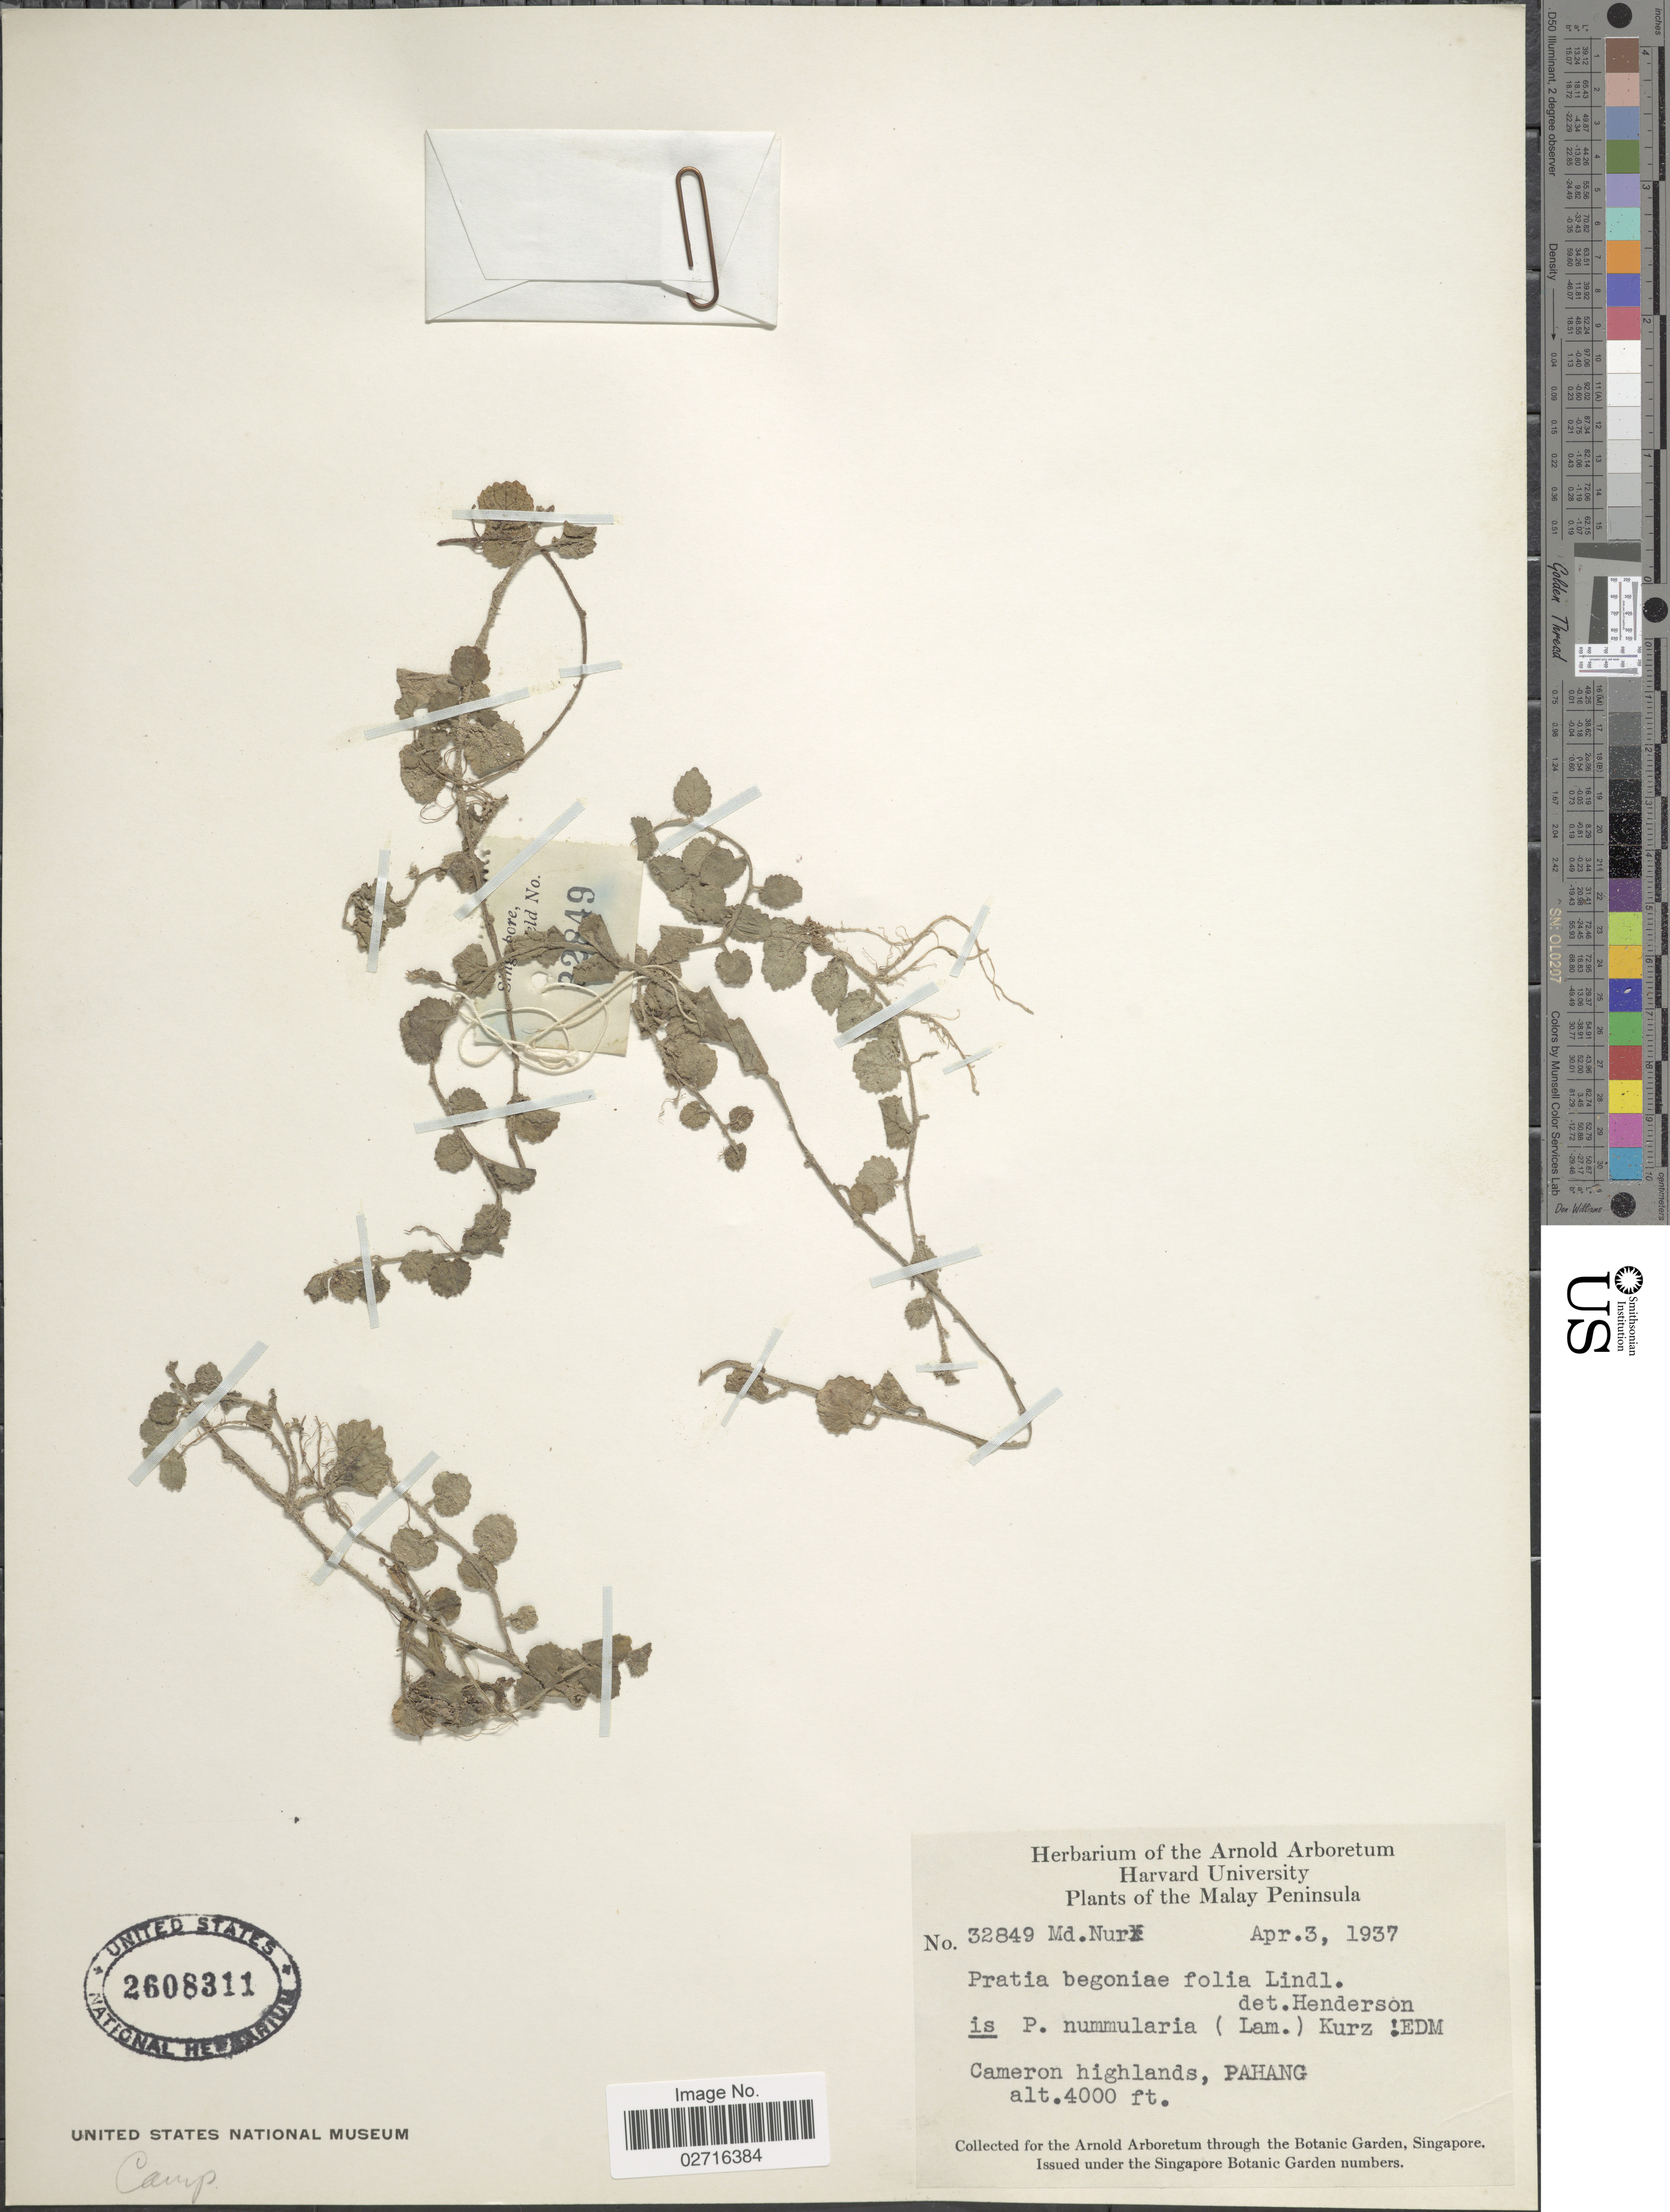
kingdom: Plantae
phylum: Tracheophyta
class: Magnoliopsida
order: Asterales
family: Campanulaceae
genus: Pratia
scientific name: Pratia nummularia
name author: (Lam.) A. Braun & Asch.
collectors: M. Nur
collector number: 32849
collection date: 1937-04-03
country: Malaysia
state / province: Pahang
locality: The Malay Peninsula, Cameron Highlands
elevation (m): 1219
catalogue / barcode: US 2608311